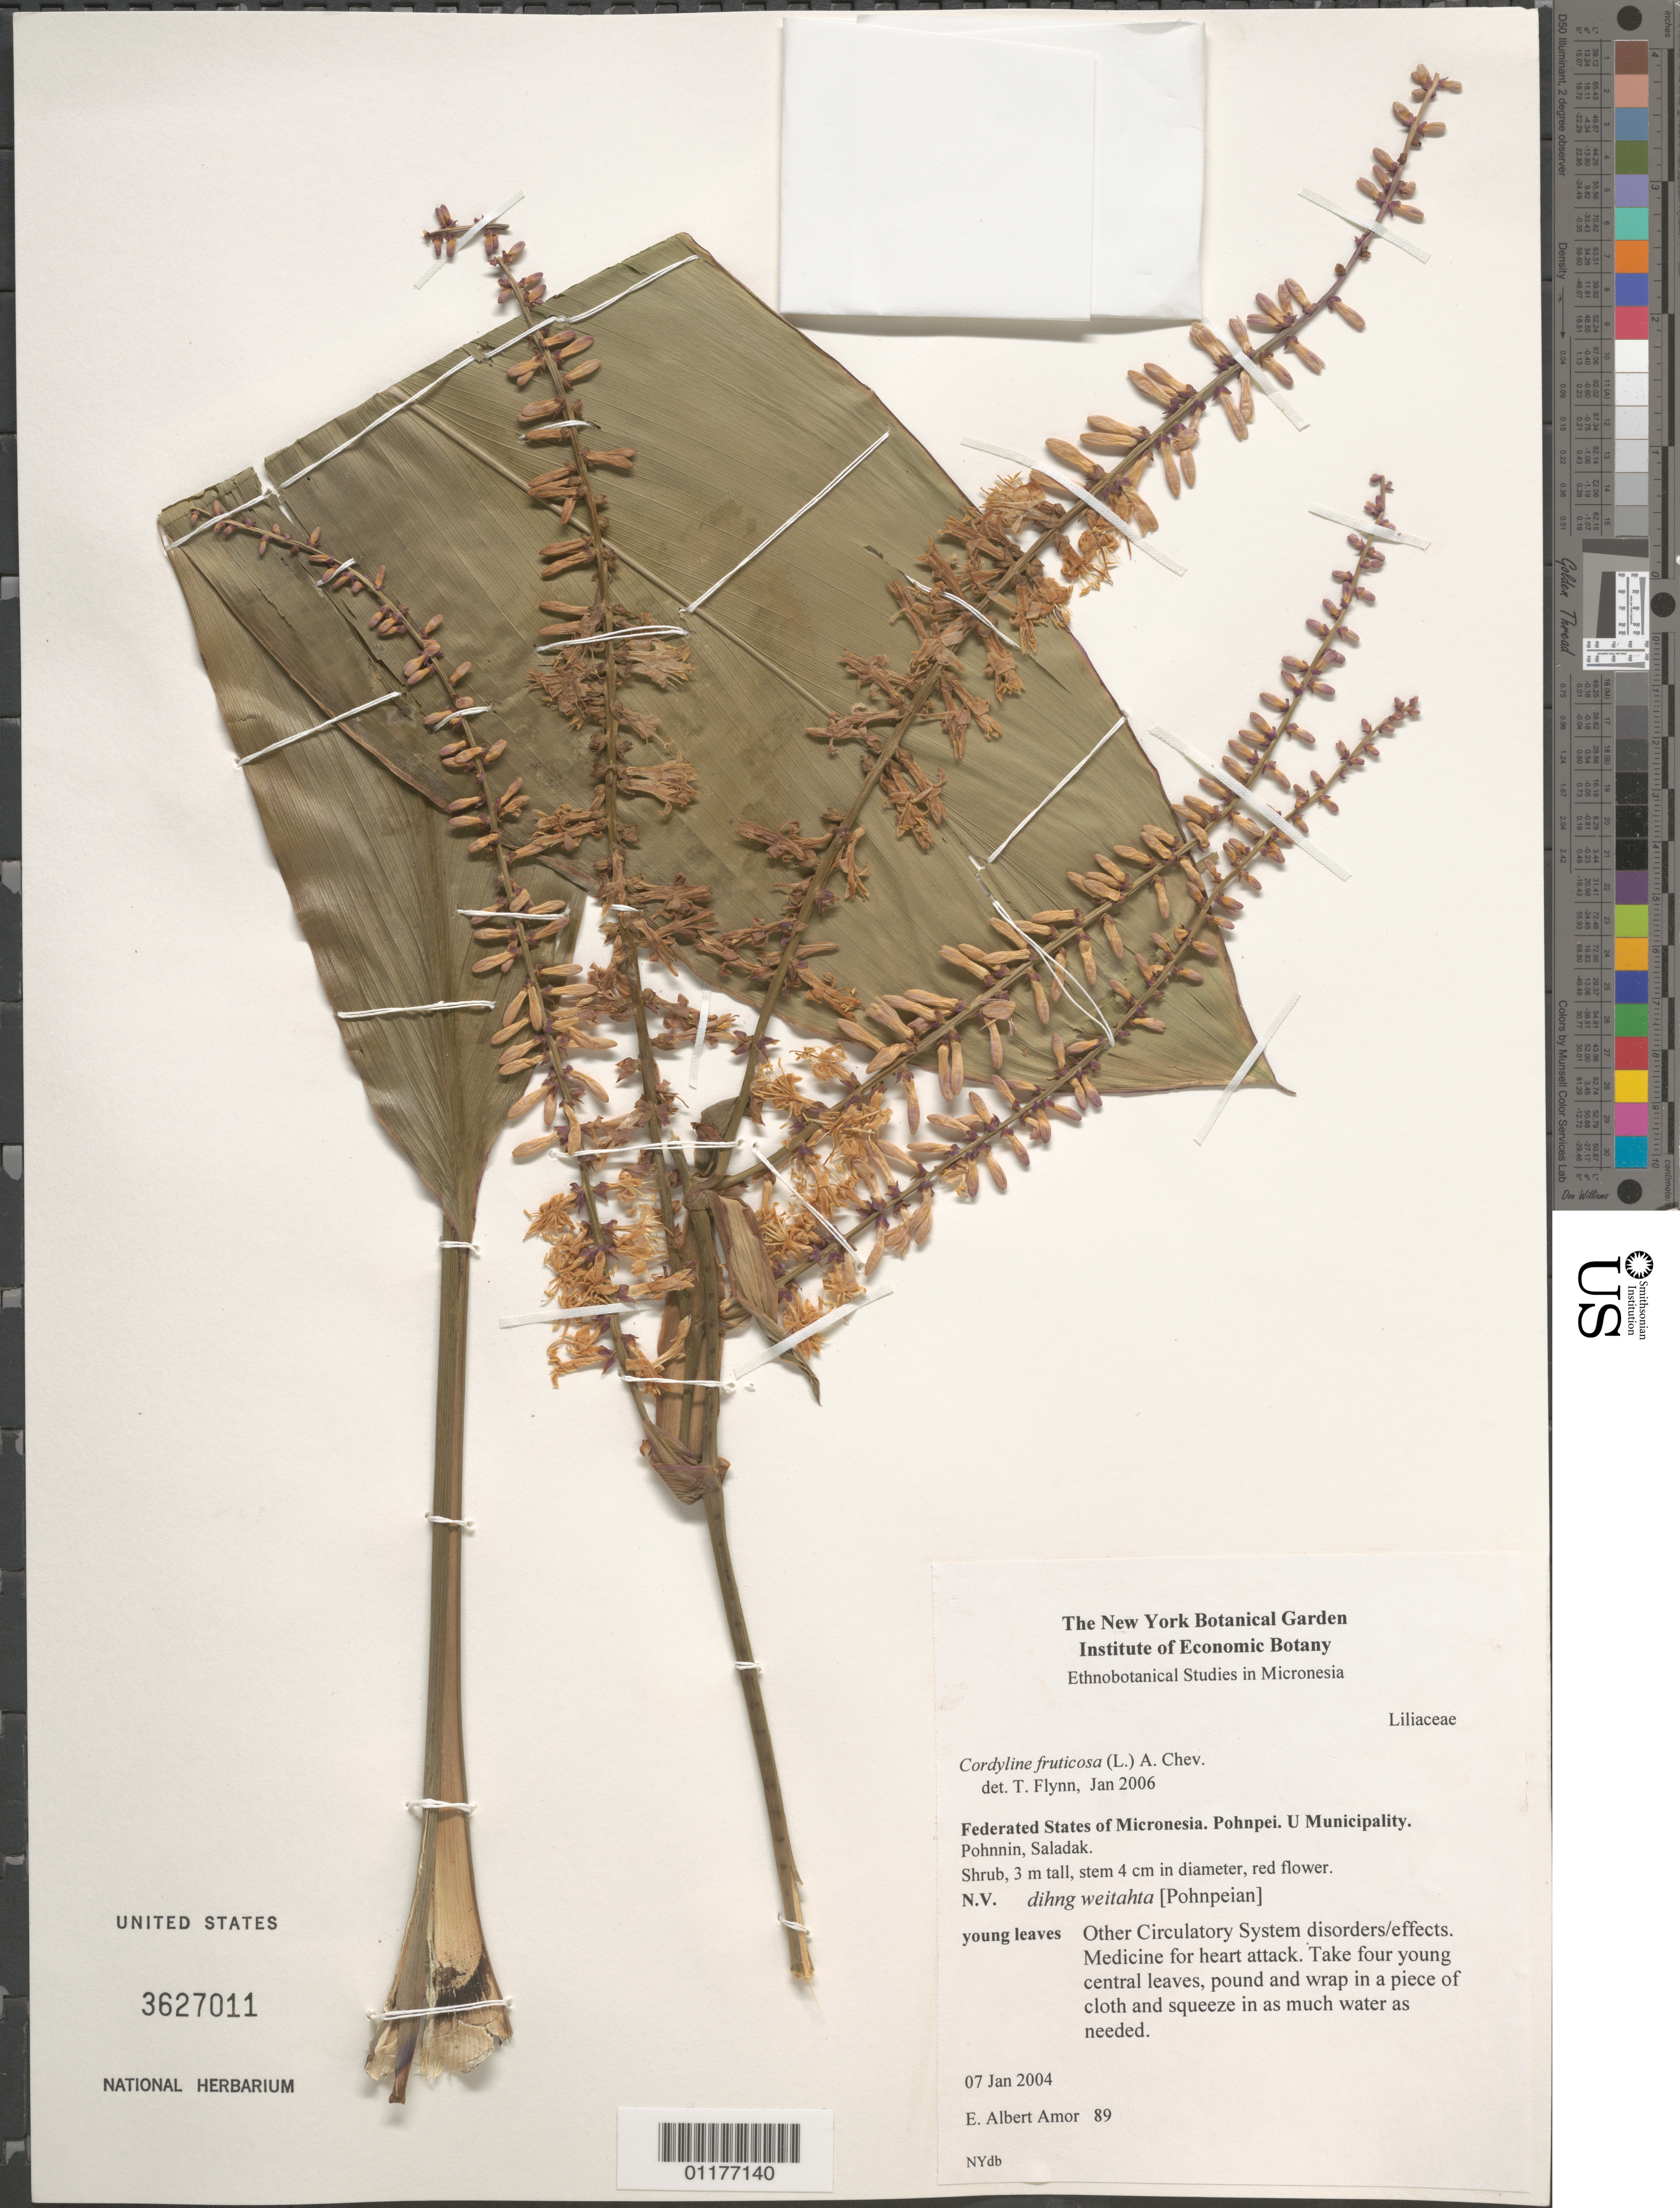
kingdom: Plantae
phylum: Tracheophyta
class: Liliopsida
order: Asparagales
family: Asparagaceae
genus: Cordyline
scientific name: Cordyline fruticosa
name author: (L.) A. Chev.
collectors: E. A. Amor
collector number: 89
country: Micronesia, Federated States of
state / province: Pohnpei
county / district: Uh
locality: Pohnnia, Saladak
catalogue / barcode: US 3627011